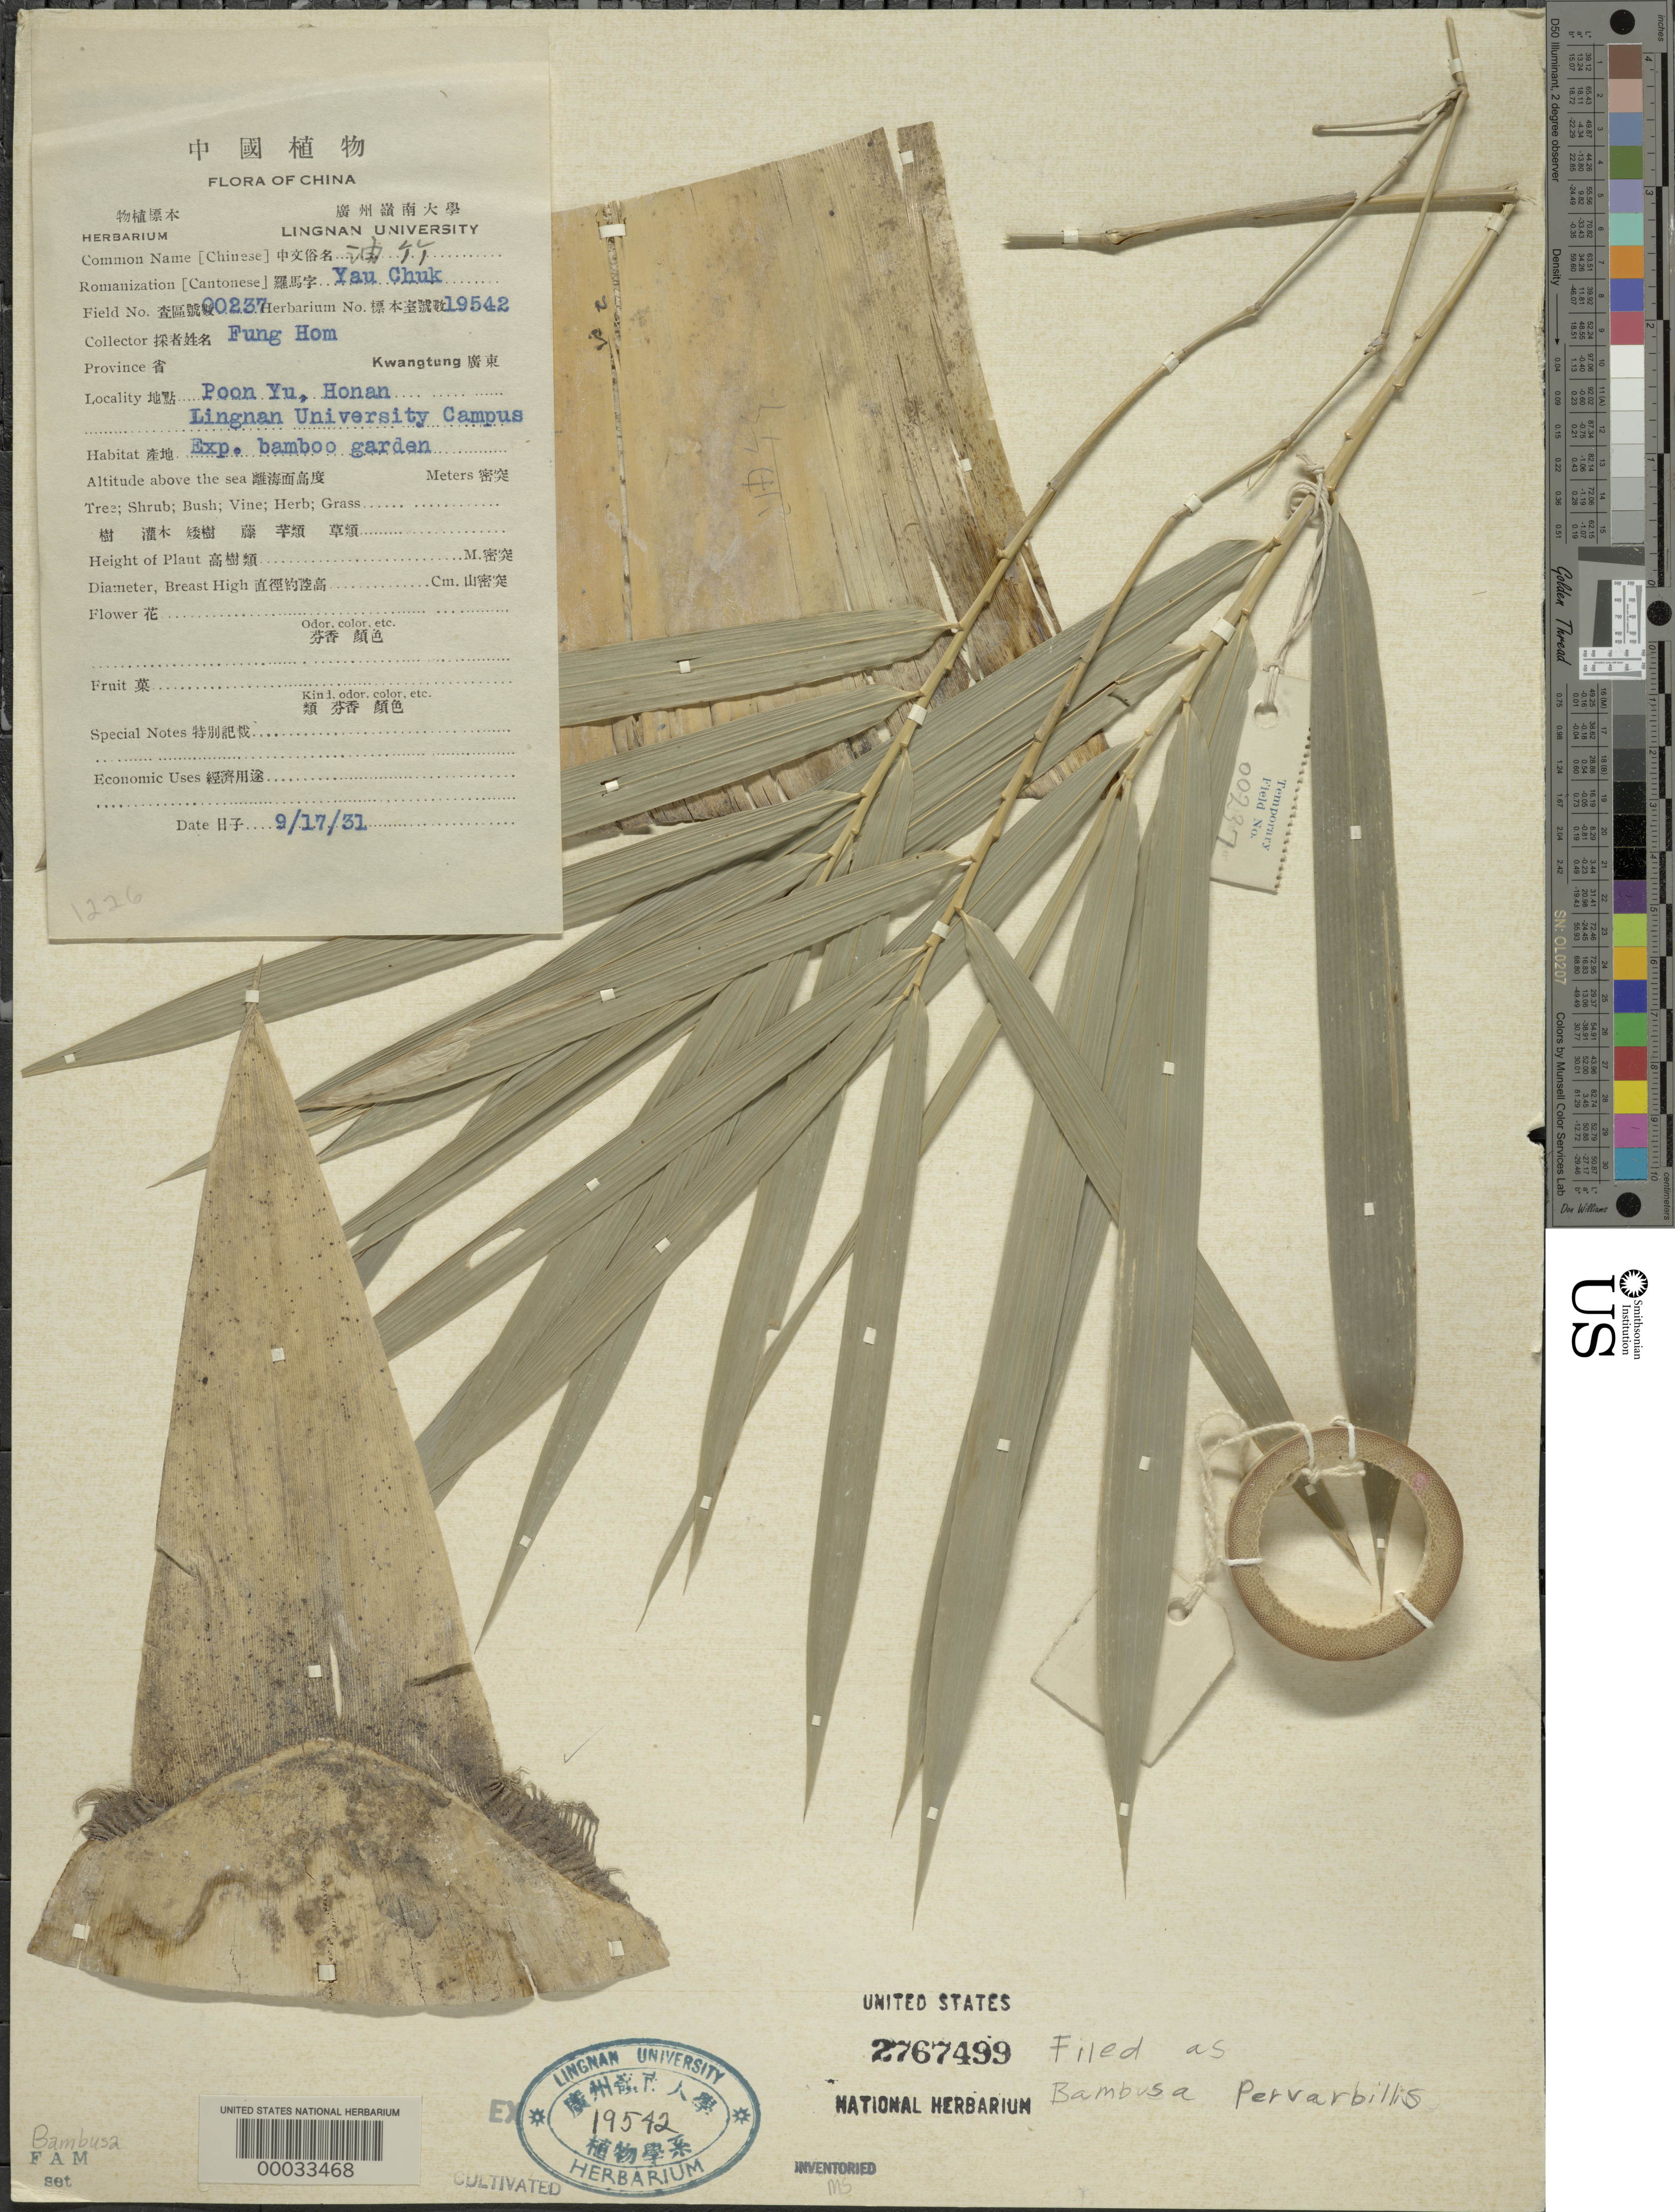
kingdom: Plantae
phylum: Tracheophyta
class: Liliopsida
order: Poales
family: Poaceae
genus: Bambusa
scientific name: Bambusa pervariabilis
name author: McClure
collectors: H. L. Fung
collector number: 237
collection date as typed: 17 Sep 1931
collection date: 1931-09-17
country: China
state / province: Guangdong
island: Honam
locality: Lungnan university bamboo garden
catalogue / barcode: US 2767499